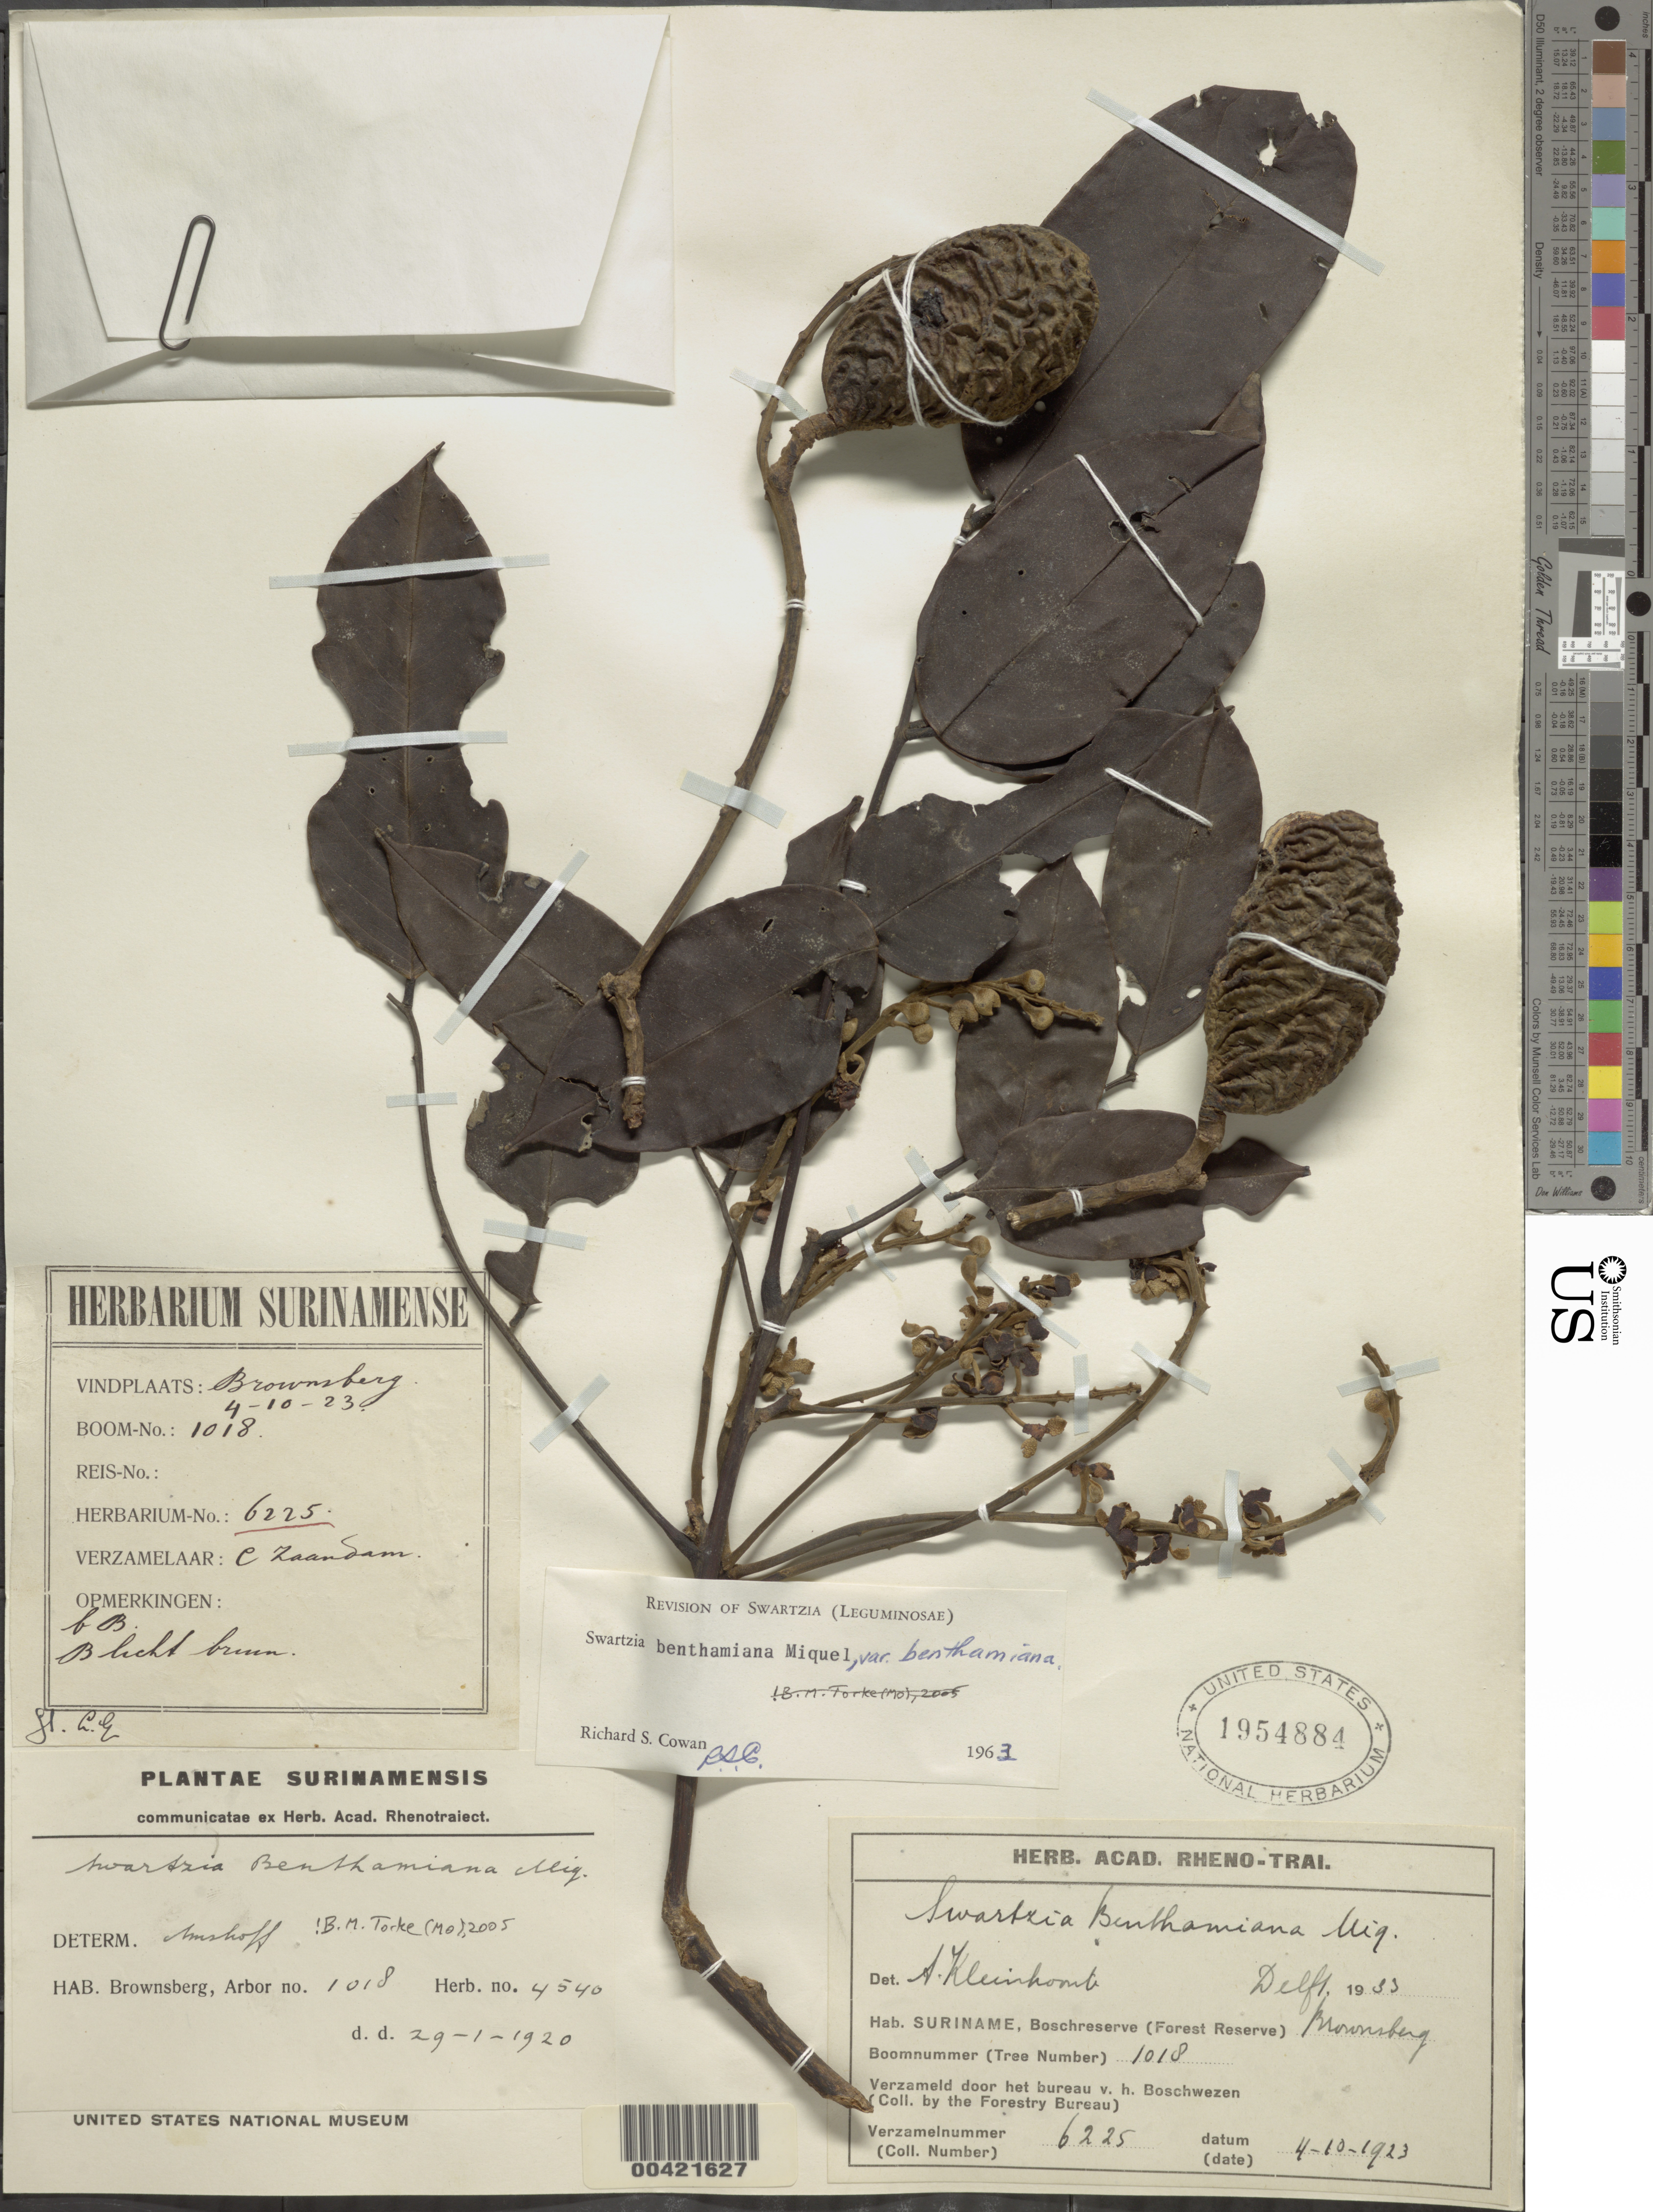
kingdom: Plantae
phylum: Tracheophyta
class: Magnoliopsida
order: Fabales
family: Fabaceae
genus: Swartzia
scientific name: Swartzia benthamiana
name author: Miq.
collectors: C. Zaandam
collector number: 6225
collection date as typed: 04 Oct 1923 or 10 Apr 1923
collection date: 1923-04-10 or 1923-10-04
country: Suriname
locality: Brownsberg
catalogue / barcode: US 1954884